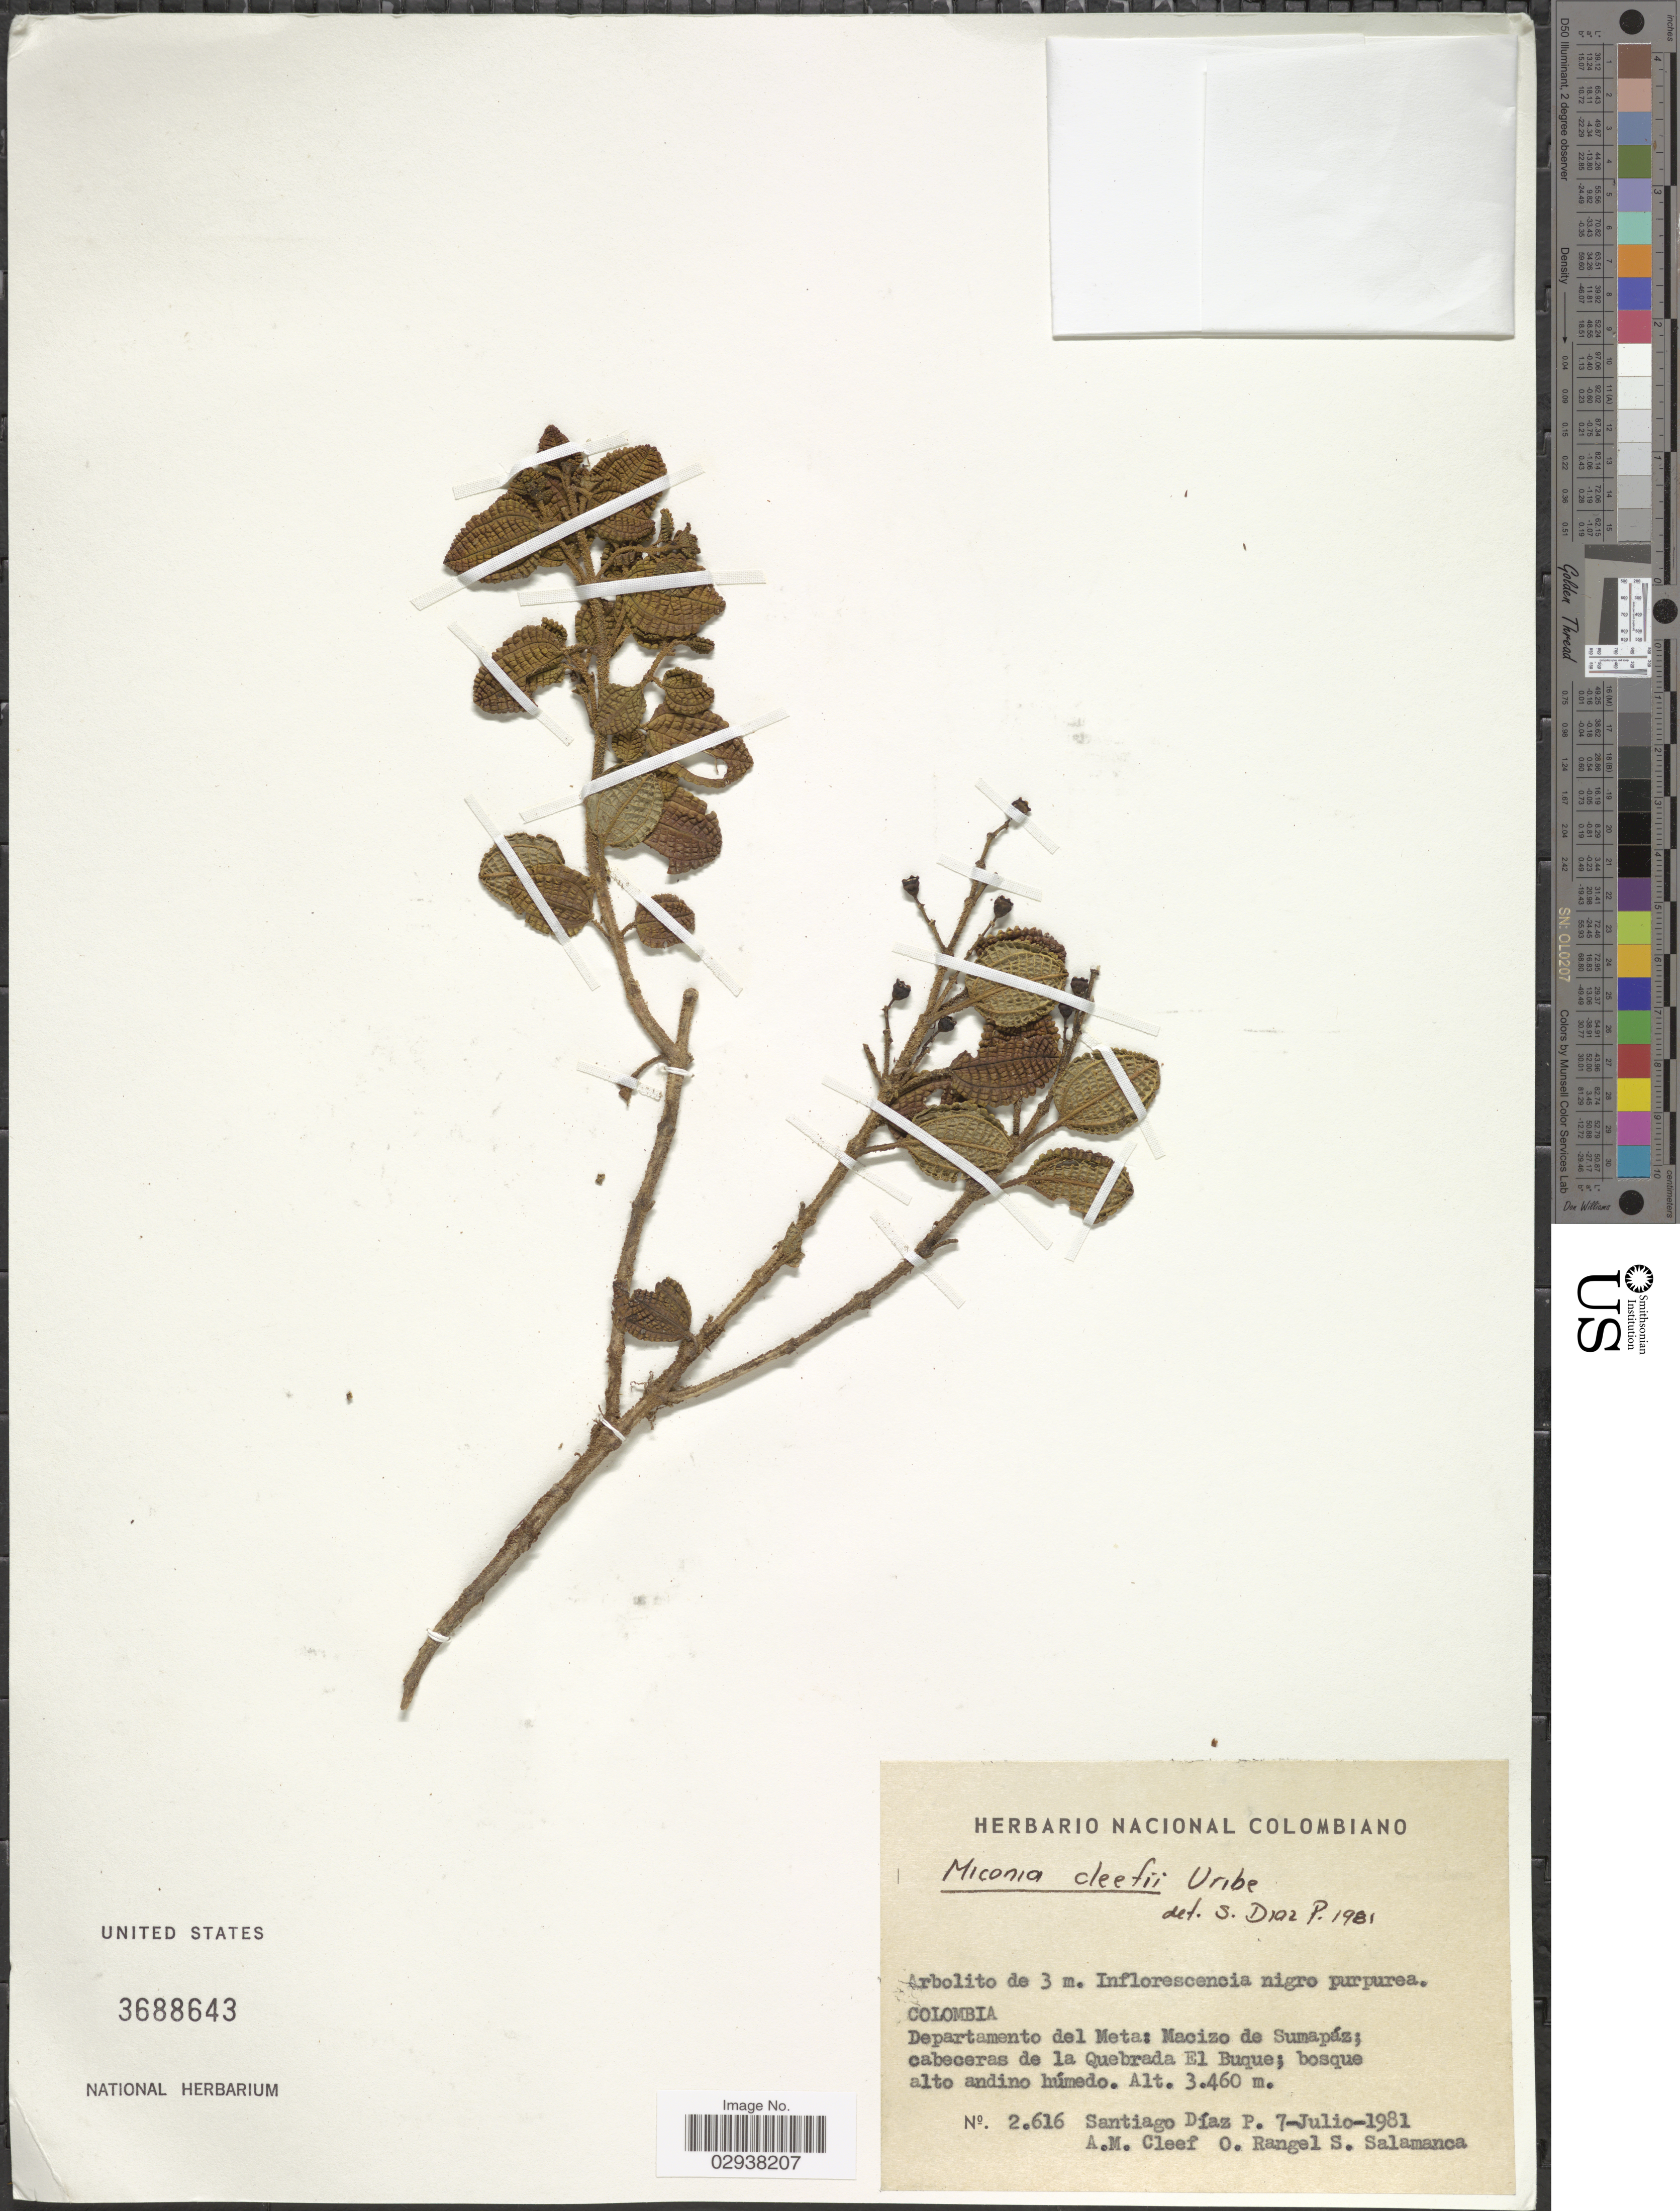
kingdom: Plantae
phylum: Tracheophyta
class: Magnoliopsida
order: Myrtales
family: Melastomataceae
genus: Miconia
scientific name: Miconia cleefii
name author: L. Uribe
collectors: S. Diaz P., A. M. Cleef, O. Rangel & S. Salamanca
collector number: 2616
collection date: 1981-07-07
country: Colombia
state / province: Meta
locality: Departamento del Meta: Macizo de Sumapáz; cabeceras de la Quebrada El Buque.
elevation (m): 3460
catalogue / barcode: US 3688643